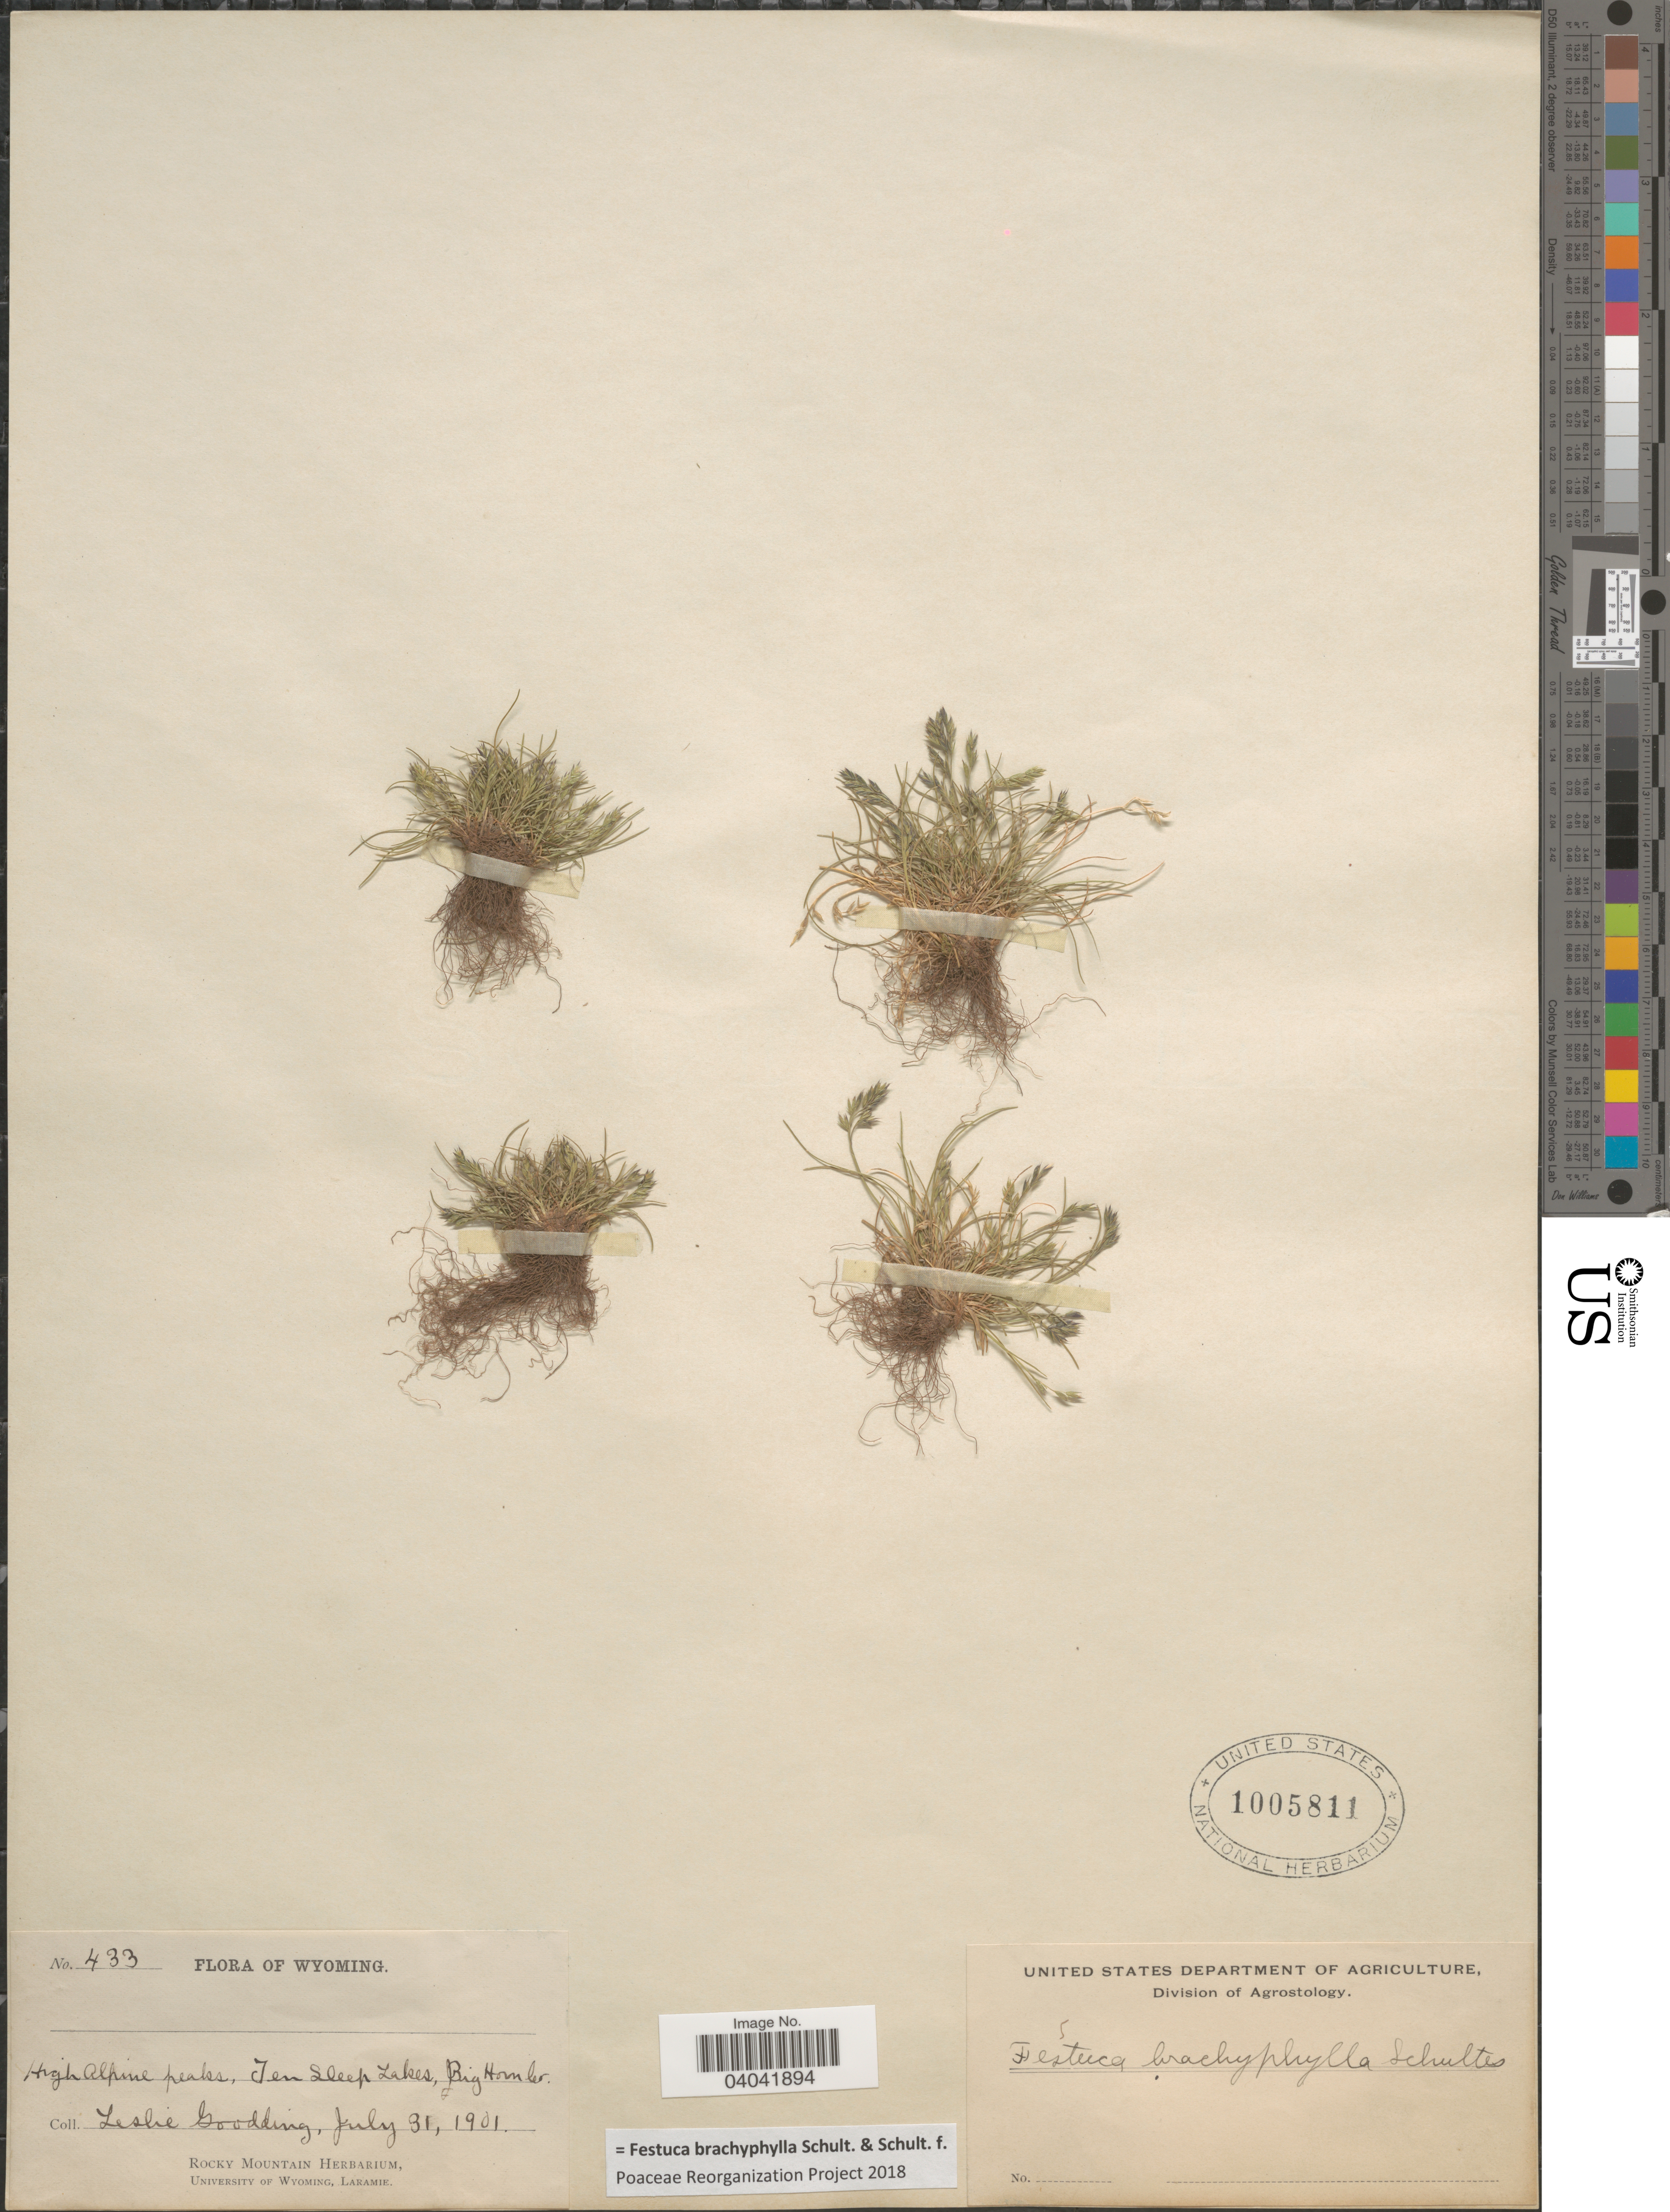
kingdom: Plantae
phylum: Tracheophyta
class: Liliopsida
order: Poales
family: Poaceae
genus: Festuca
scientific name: Festuca brachyphylla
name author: Schult. & Schult. f.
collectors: L. N. Goodding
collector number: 433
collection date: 1901-07-31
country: United States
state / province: Wyoming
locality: High Alpine peaks, Ten Sleep Lakes, Big Horn Co.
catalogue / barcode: US 1005811